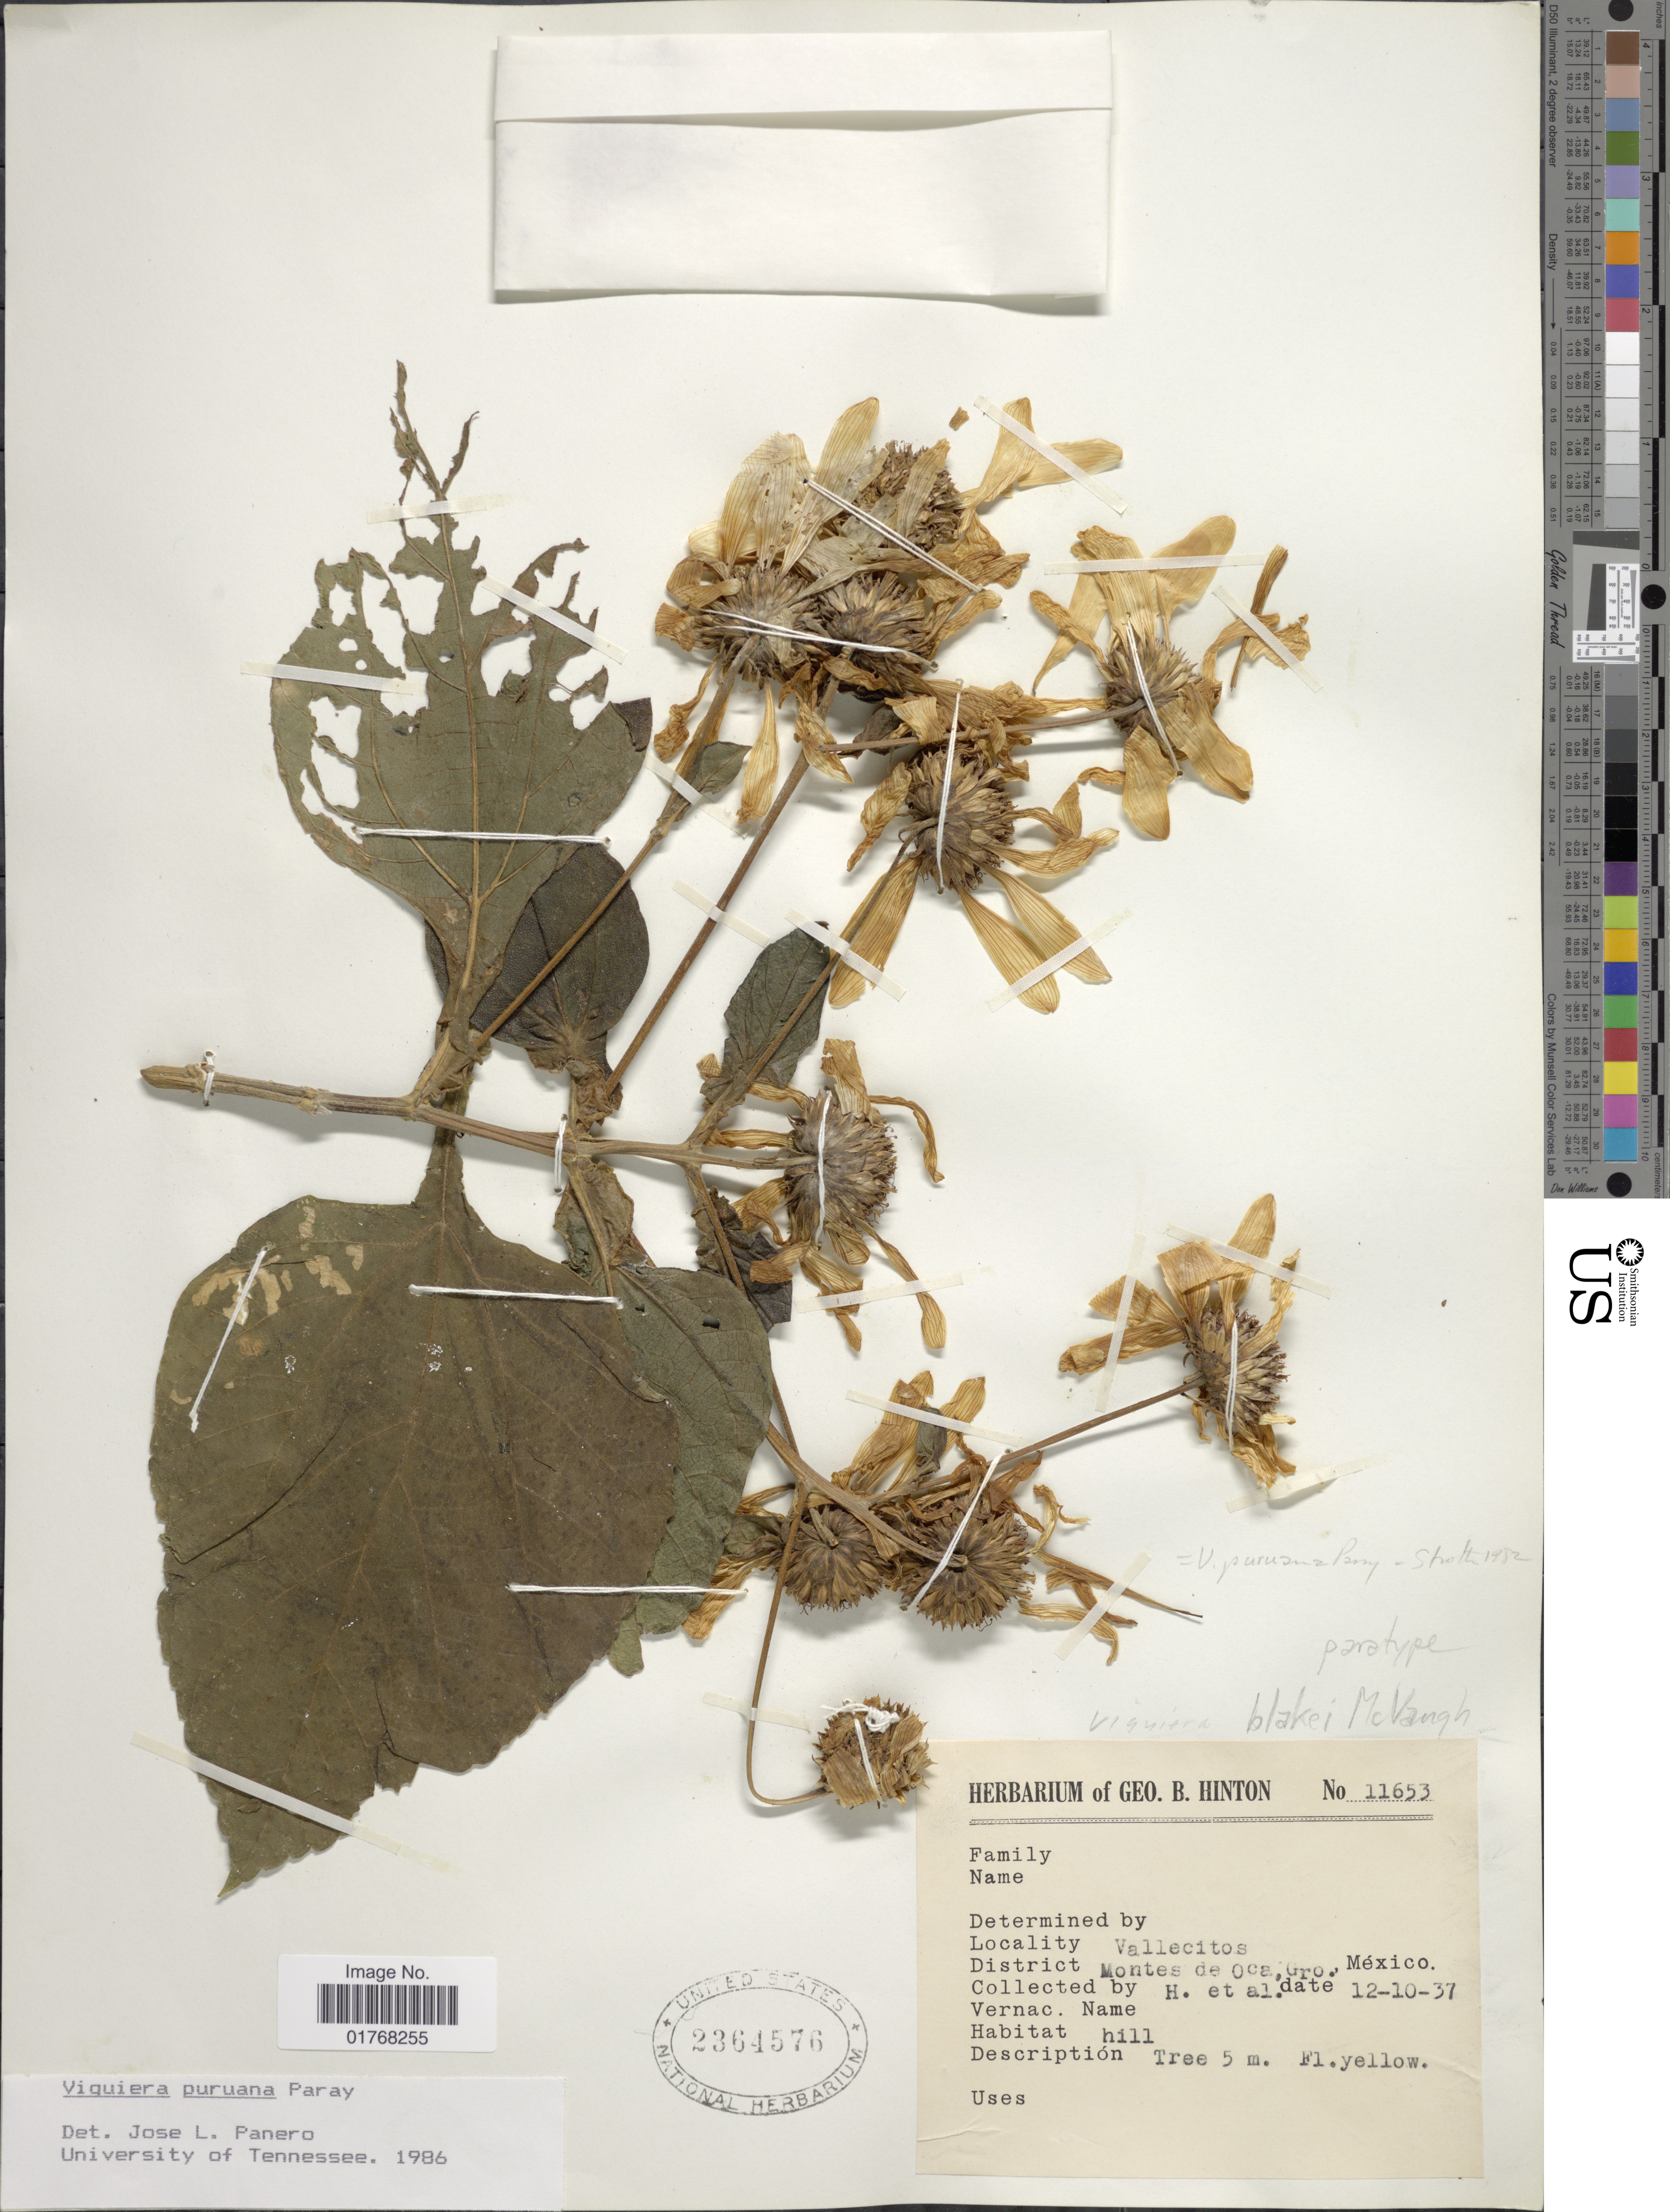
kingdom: Plantae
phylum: Tracheophyta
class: Magnoliopsida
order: Asterales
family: Asteraceae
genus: Viguiera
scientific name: Viguiera puruana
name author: Paray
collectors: G. B. Hinton & et al.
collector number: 11653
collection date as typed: Transcribed d/m/y: 10/12/37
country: Mexico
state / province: Guerrero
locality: Vallecitos, District Montes de Oca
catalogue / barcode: US 2364576